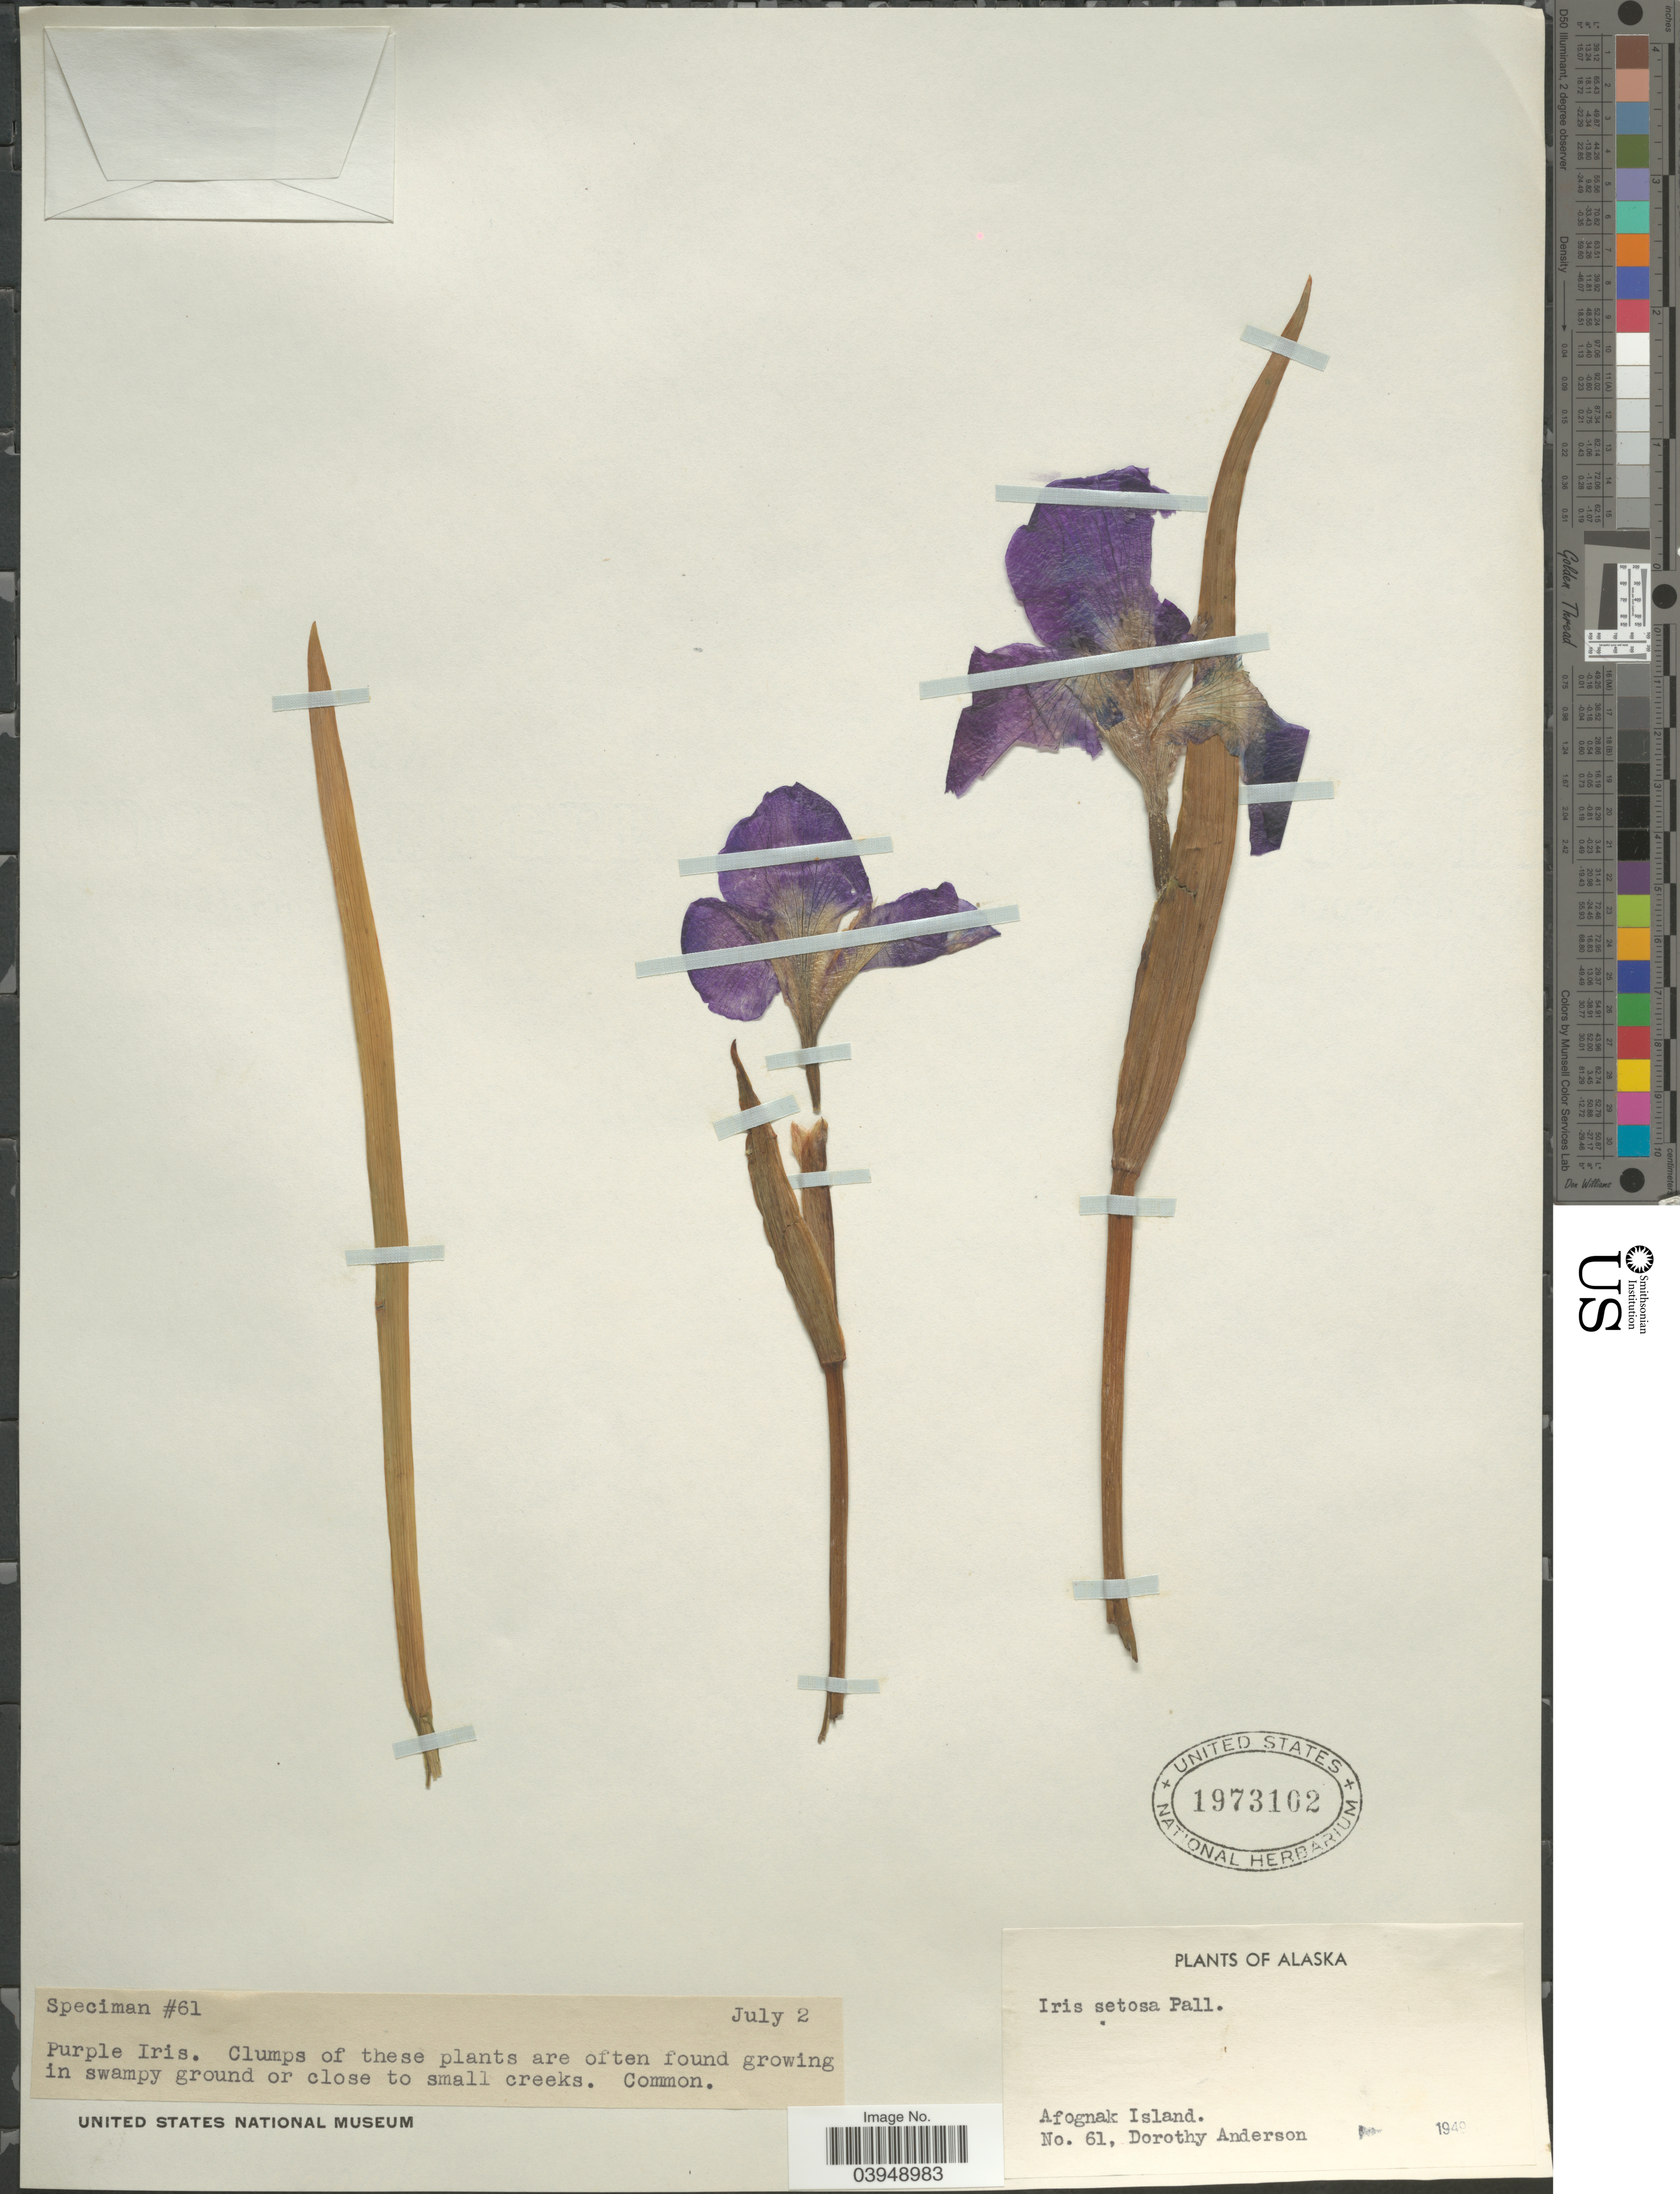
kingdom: Plantae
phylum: Tracheophyta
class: Liliopsida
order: Asparagales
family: Iridaceae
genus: Iris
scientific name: Iris setosa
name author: Pall. ex Link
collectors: D. Anderson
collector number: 61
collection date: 1949-07-02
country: United States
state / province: Alaska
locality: Afognak Island.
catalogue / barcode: US 1973102